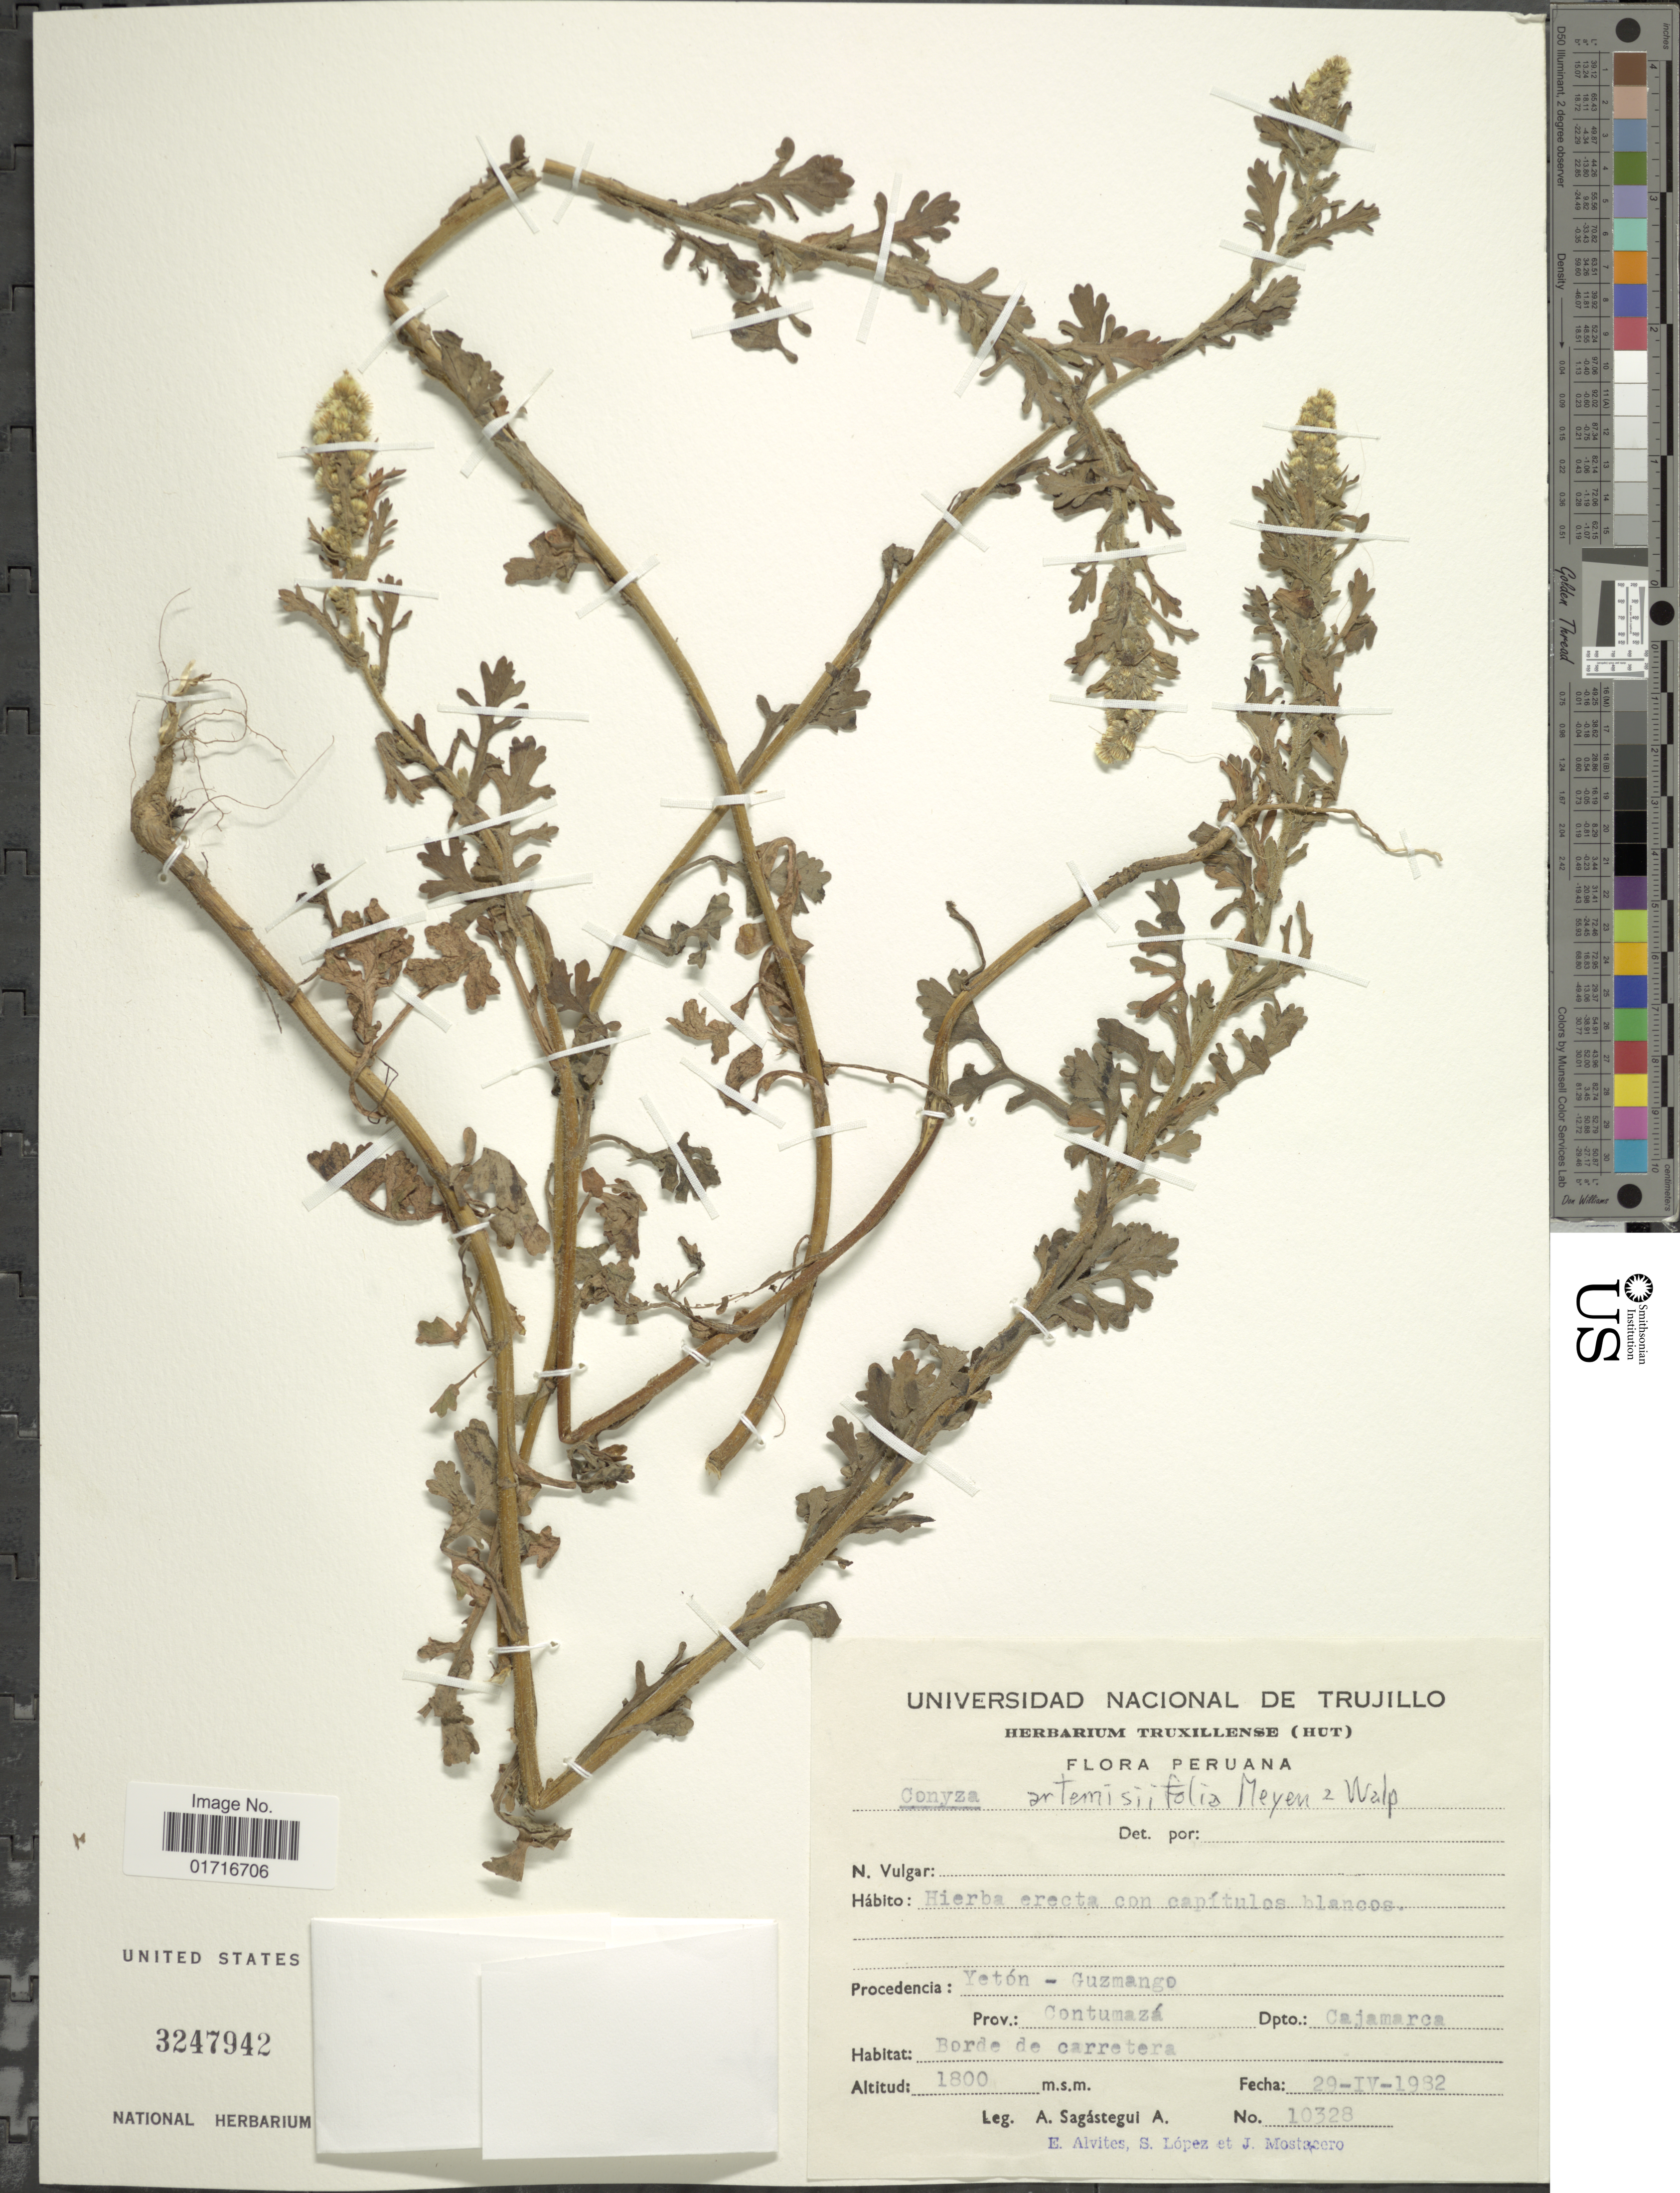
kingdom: Plantae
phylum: Tracheophyta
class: Magnoliopsida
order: Asterales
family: Asteraceae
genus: Conyza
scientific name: Conyza artemisifolia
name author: Meyen & Walp.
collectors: A. Sagástegui A., E. Alvites, S. Lopez & J. Mostacero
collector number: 10328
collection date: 1982-04-29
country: Peru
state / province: Cajamarca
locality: Procedenia: Yeton - Guzmango, Prov.: Contumaza, Dpto.: Cajamarca.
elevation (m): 1800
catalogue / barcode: US 3247942